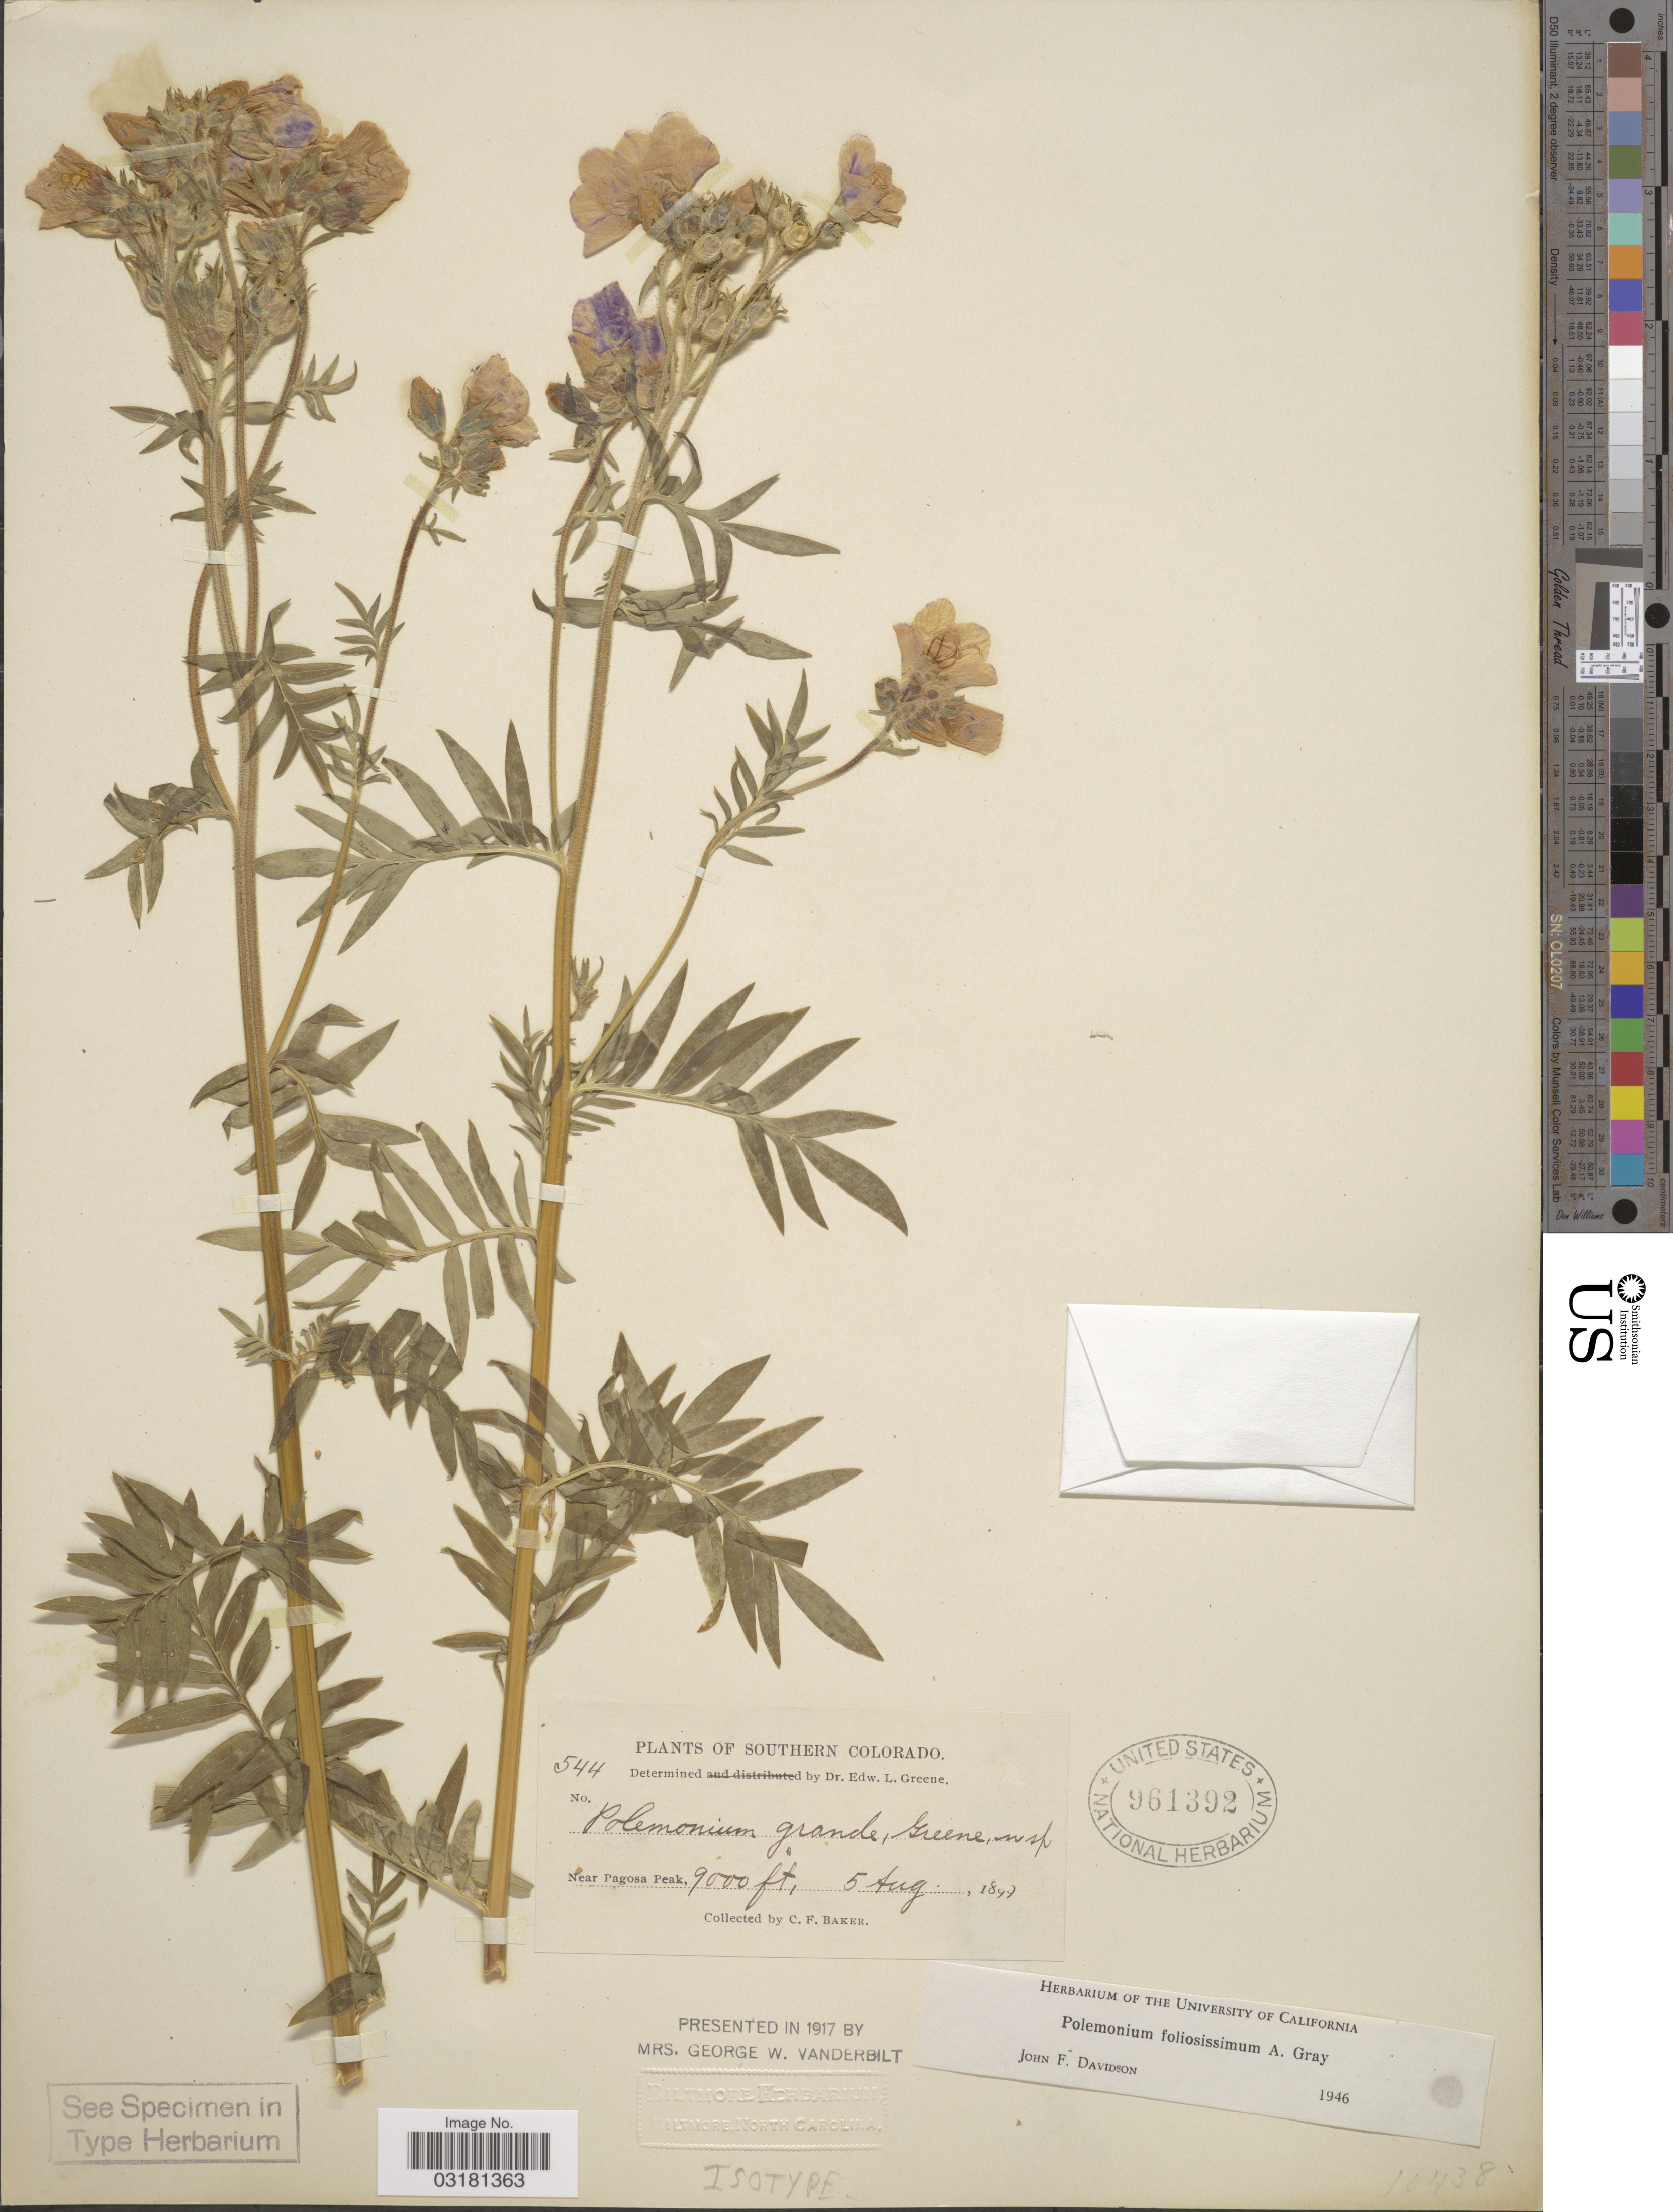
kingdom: Plantae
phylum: Tracheophyta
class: Magnoliopsida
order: Ericales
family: Polemoniaceae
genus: Polemonium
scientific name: Polemonium foliosissimum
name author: A. Gray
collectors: C. F. Baker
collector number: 544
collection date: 1899-08-05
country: United States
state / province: Colorado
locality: Southern Colorado. Near Pagosa Peak.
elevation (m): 2743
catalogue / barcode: US 961392